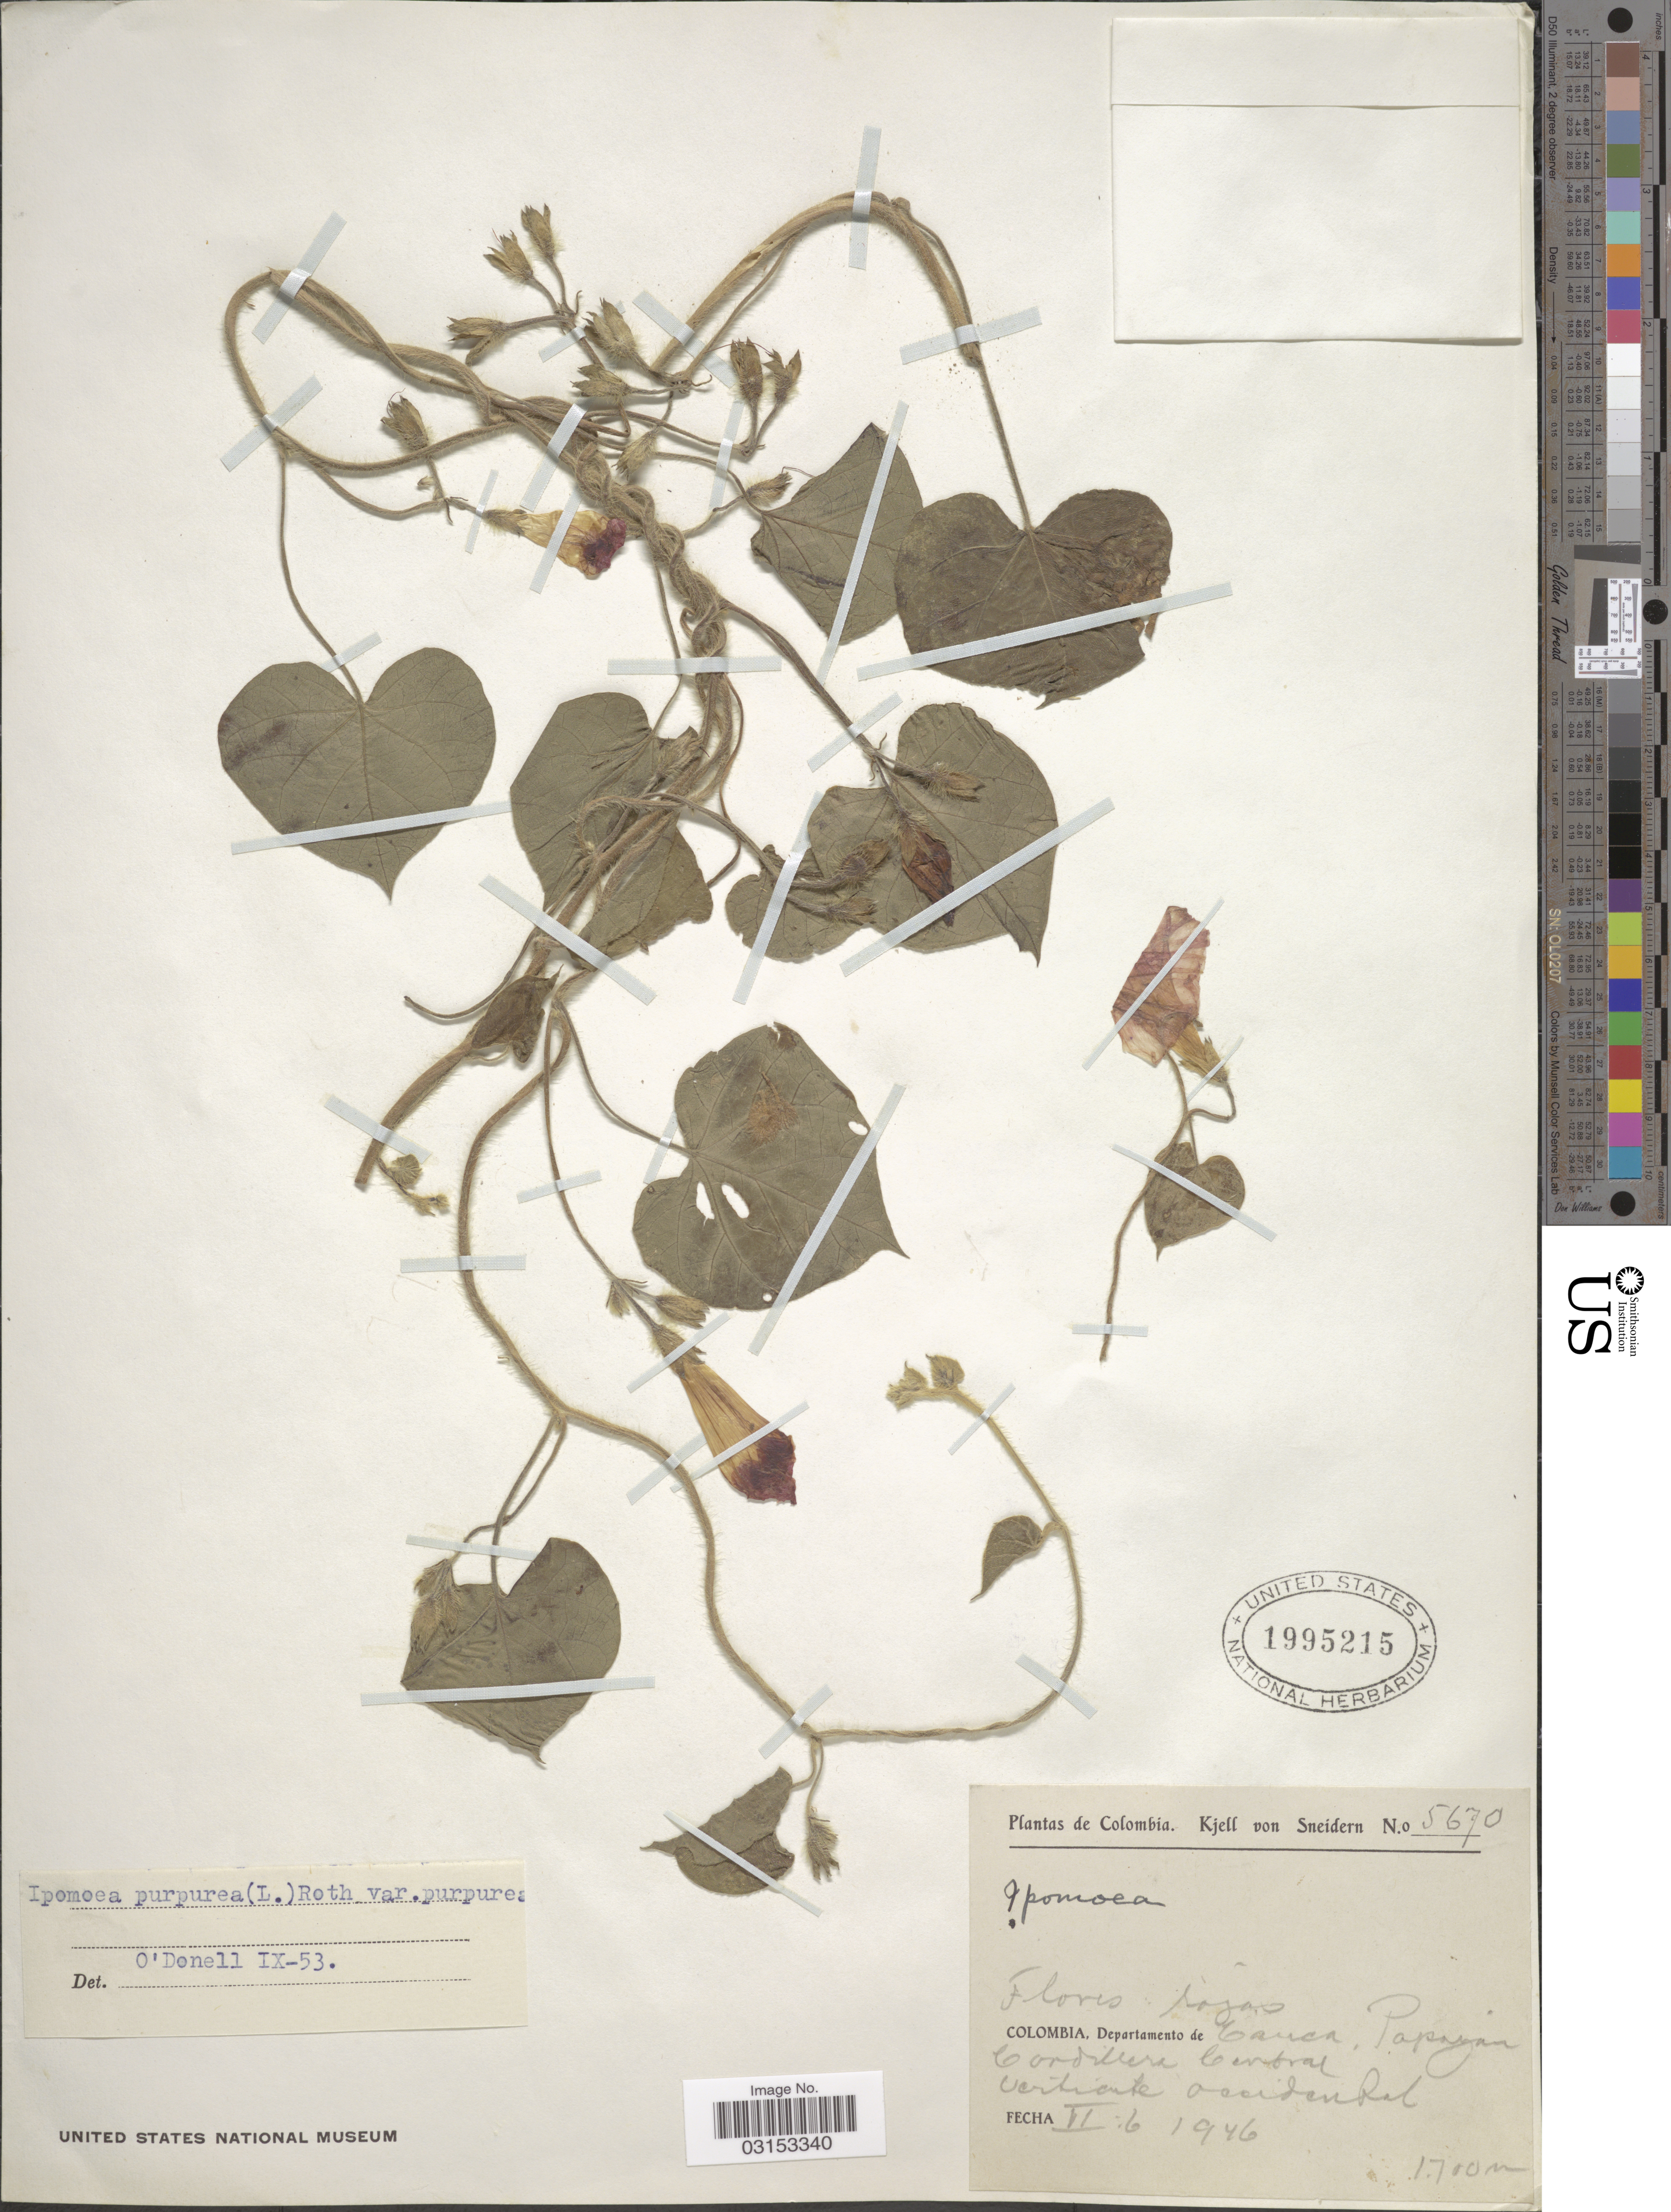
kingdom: Plantae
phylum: Tracheophyta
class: Magnoliopsida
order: Solanales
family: Convolvulaceae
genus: Ipomoea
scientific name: Ipomoea purpurea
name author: (L.) Roth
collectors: K. von Sneidern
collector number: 5670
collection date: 1946-06-06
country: Colombia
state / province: Cauca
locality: Departamento de Cauca, Popayán. Cordillera Central. Vertiente Occidental.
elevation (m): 1700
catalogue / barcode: US 1995215